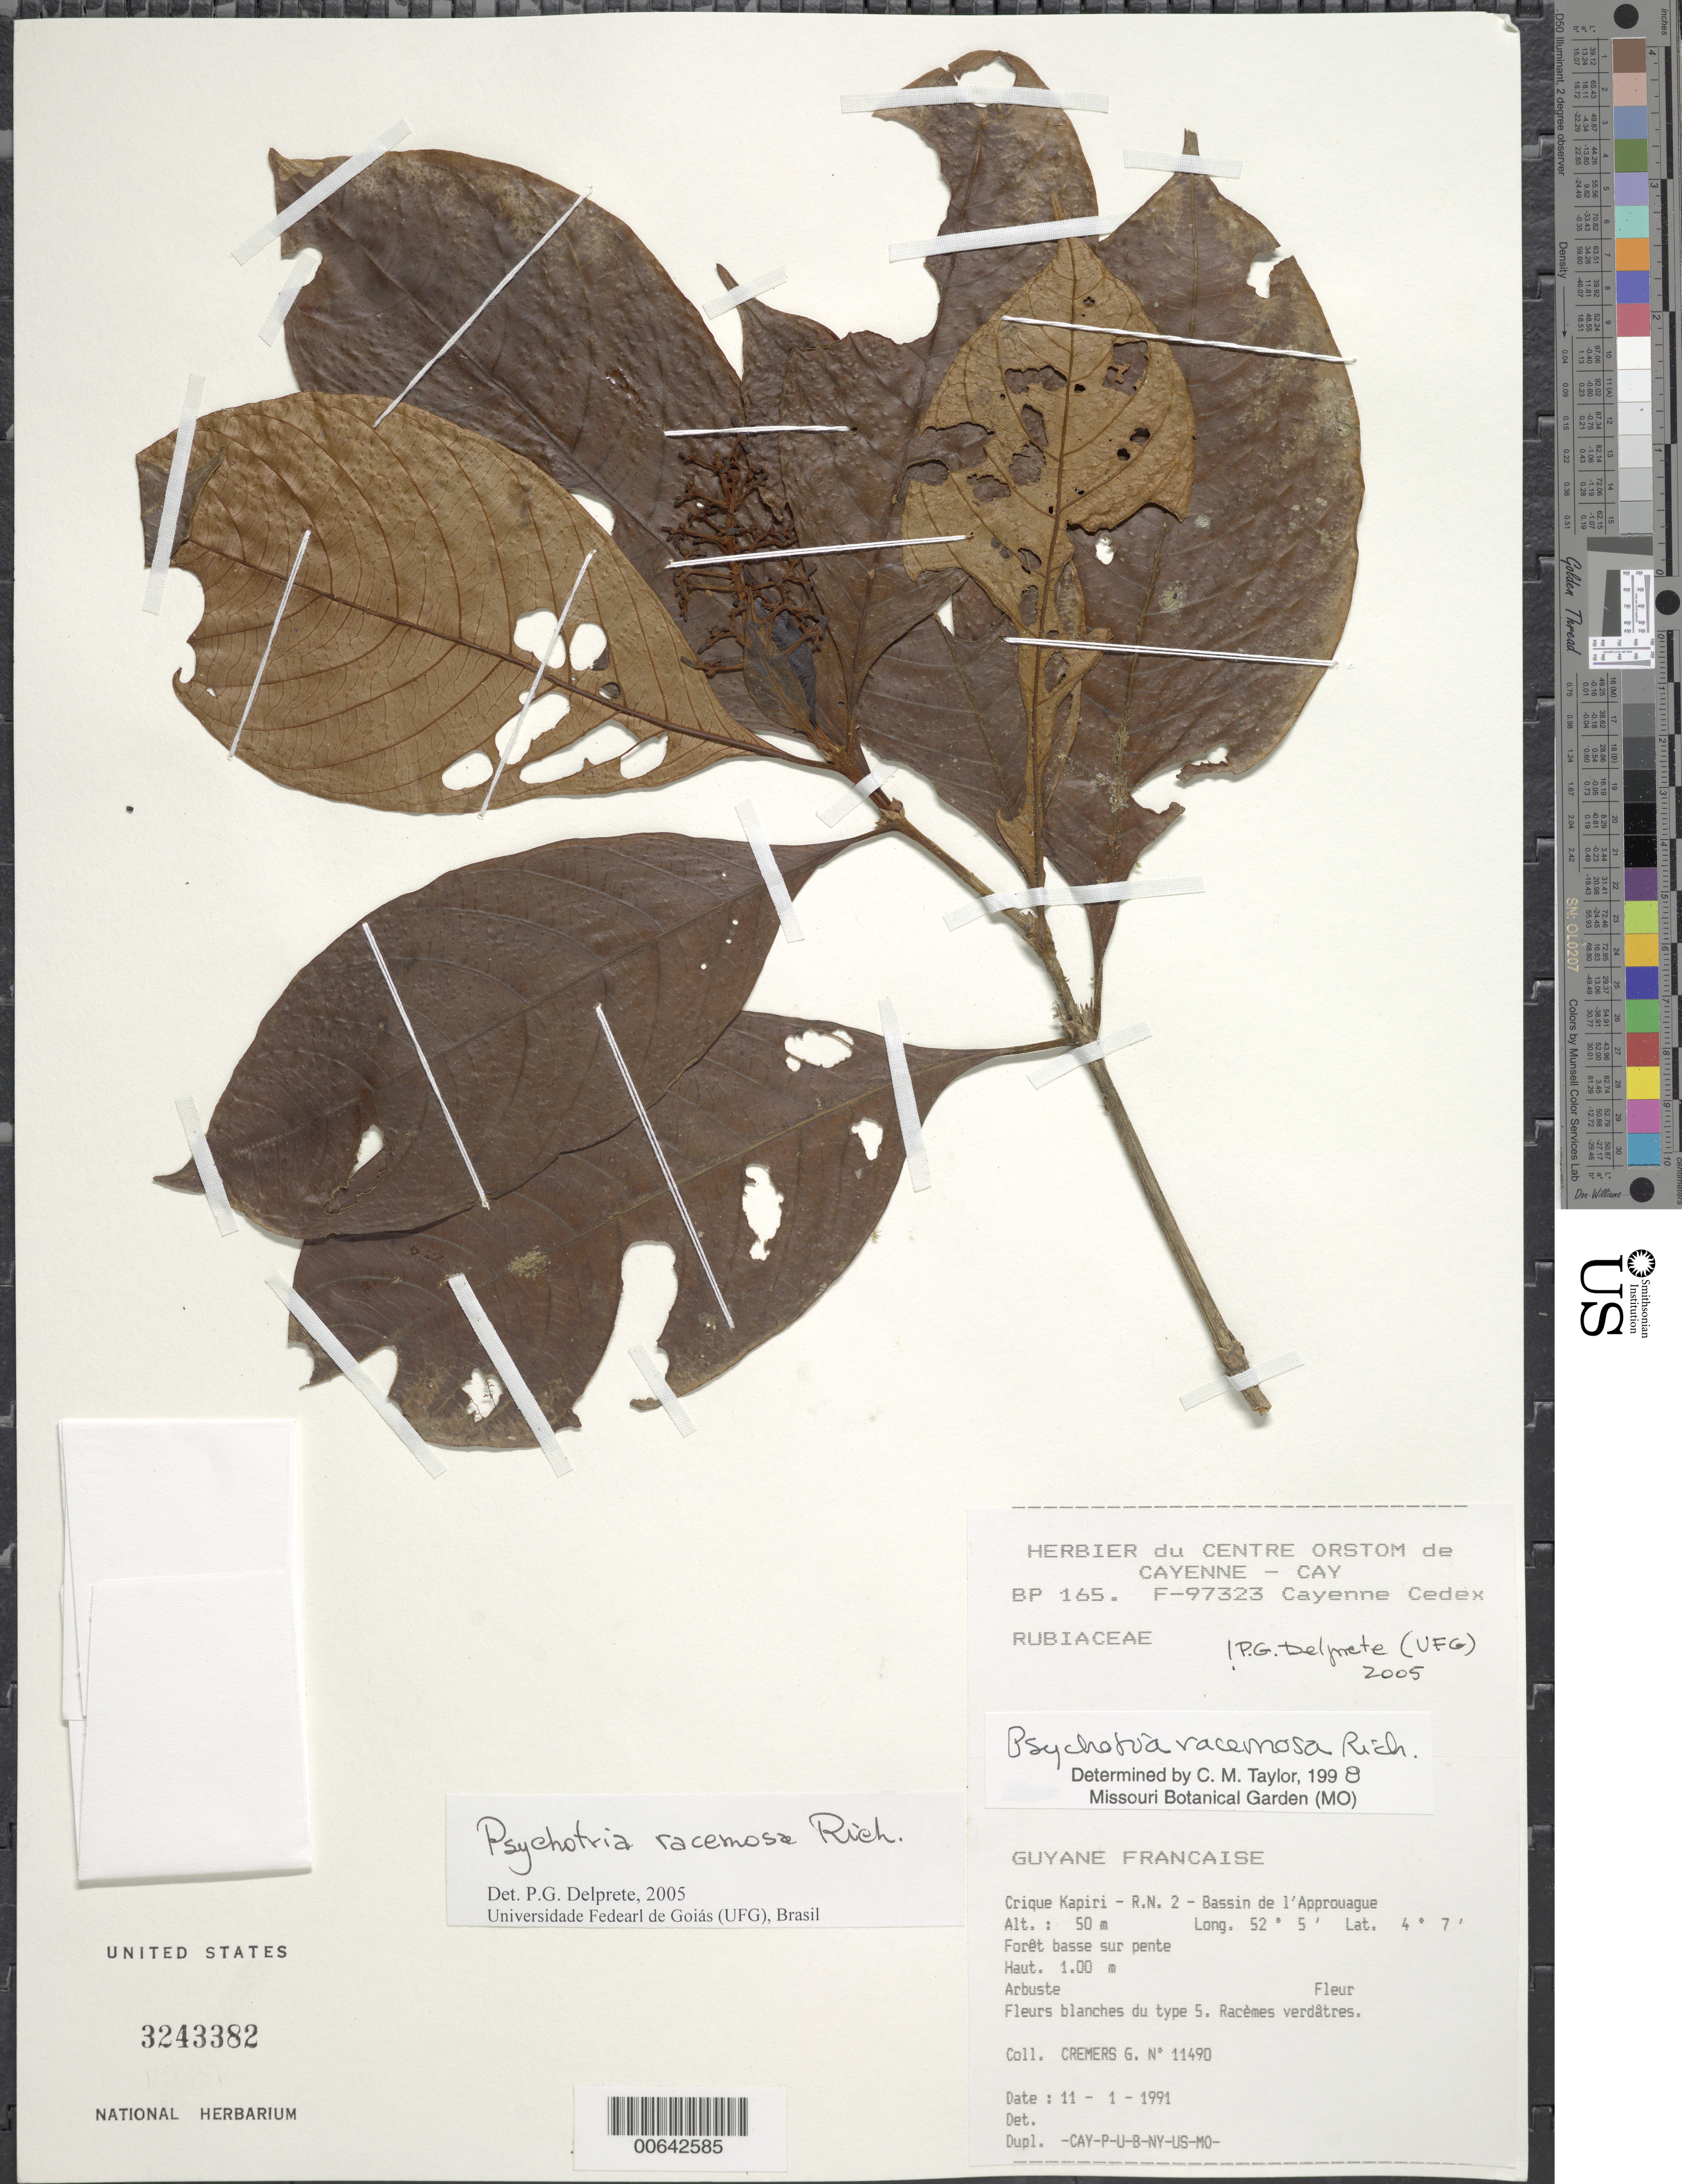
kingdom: Plantae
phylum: Tracheophyta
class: Magnoliopsida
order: Gentianales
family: Rubiaceae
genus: Palicourea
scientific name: Palicourea racemosa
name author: (Aubl.) Borhidi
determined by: Kirkbride, J. H., Jr.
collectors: G. Cremers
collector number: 11490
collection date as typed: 11-Jan-91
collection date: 1991-01-11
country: French Guiana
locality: Crique Kapiri, R.N. 2, Bassin de l'Approuague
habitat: Low altitude forest on slope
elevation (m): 50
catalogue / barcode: US 3243382